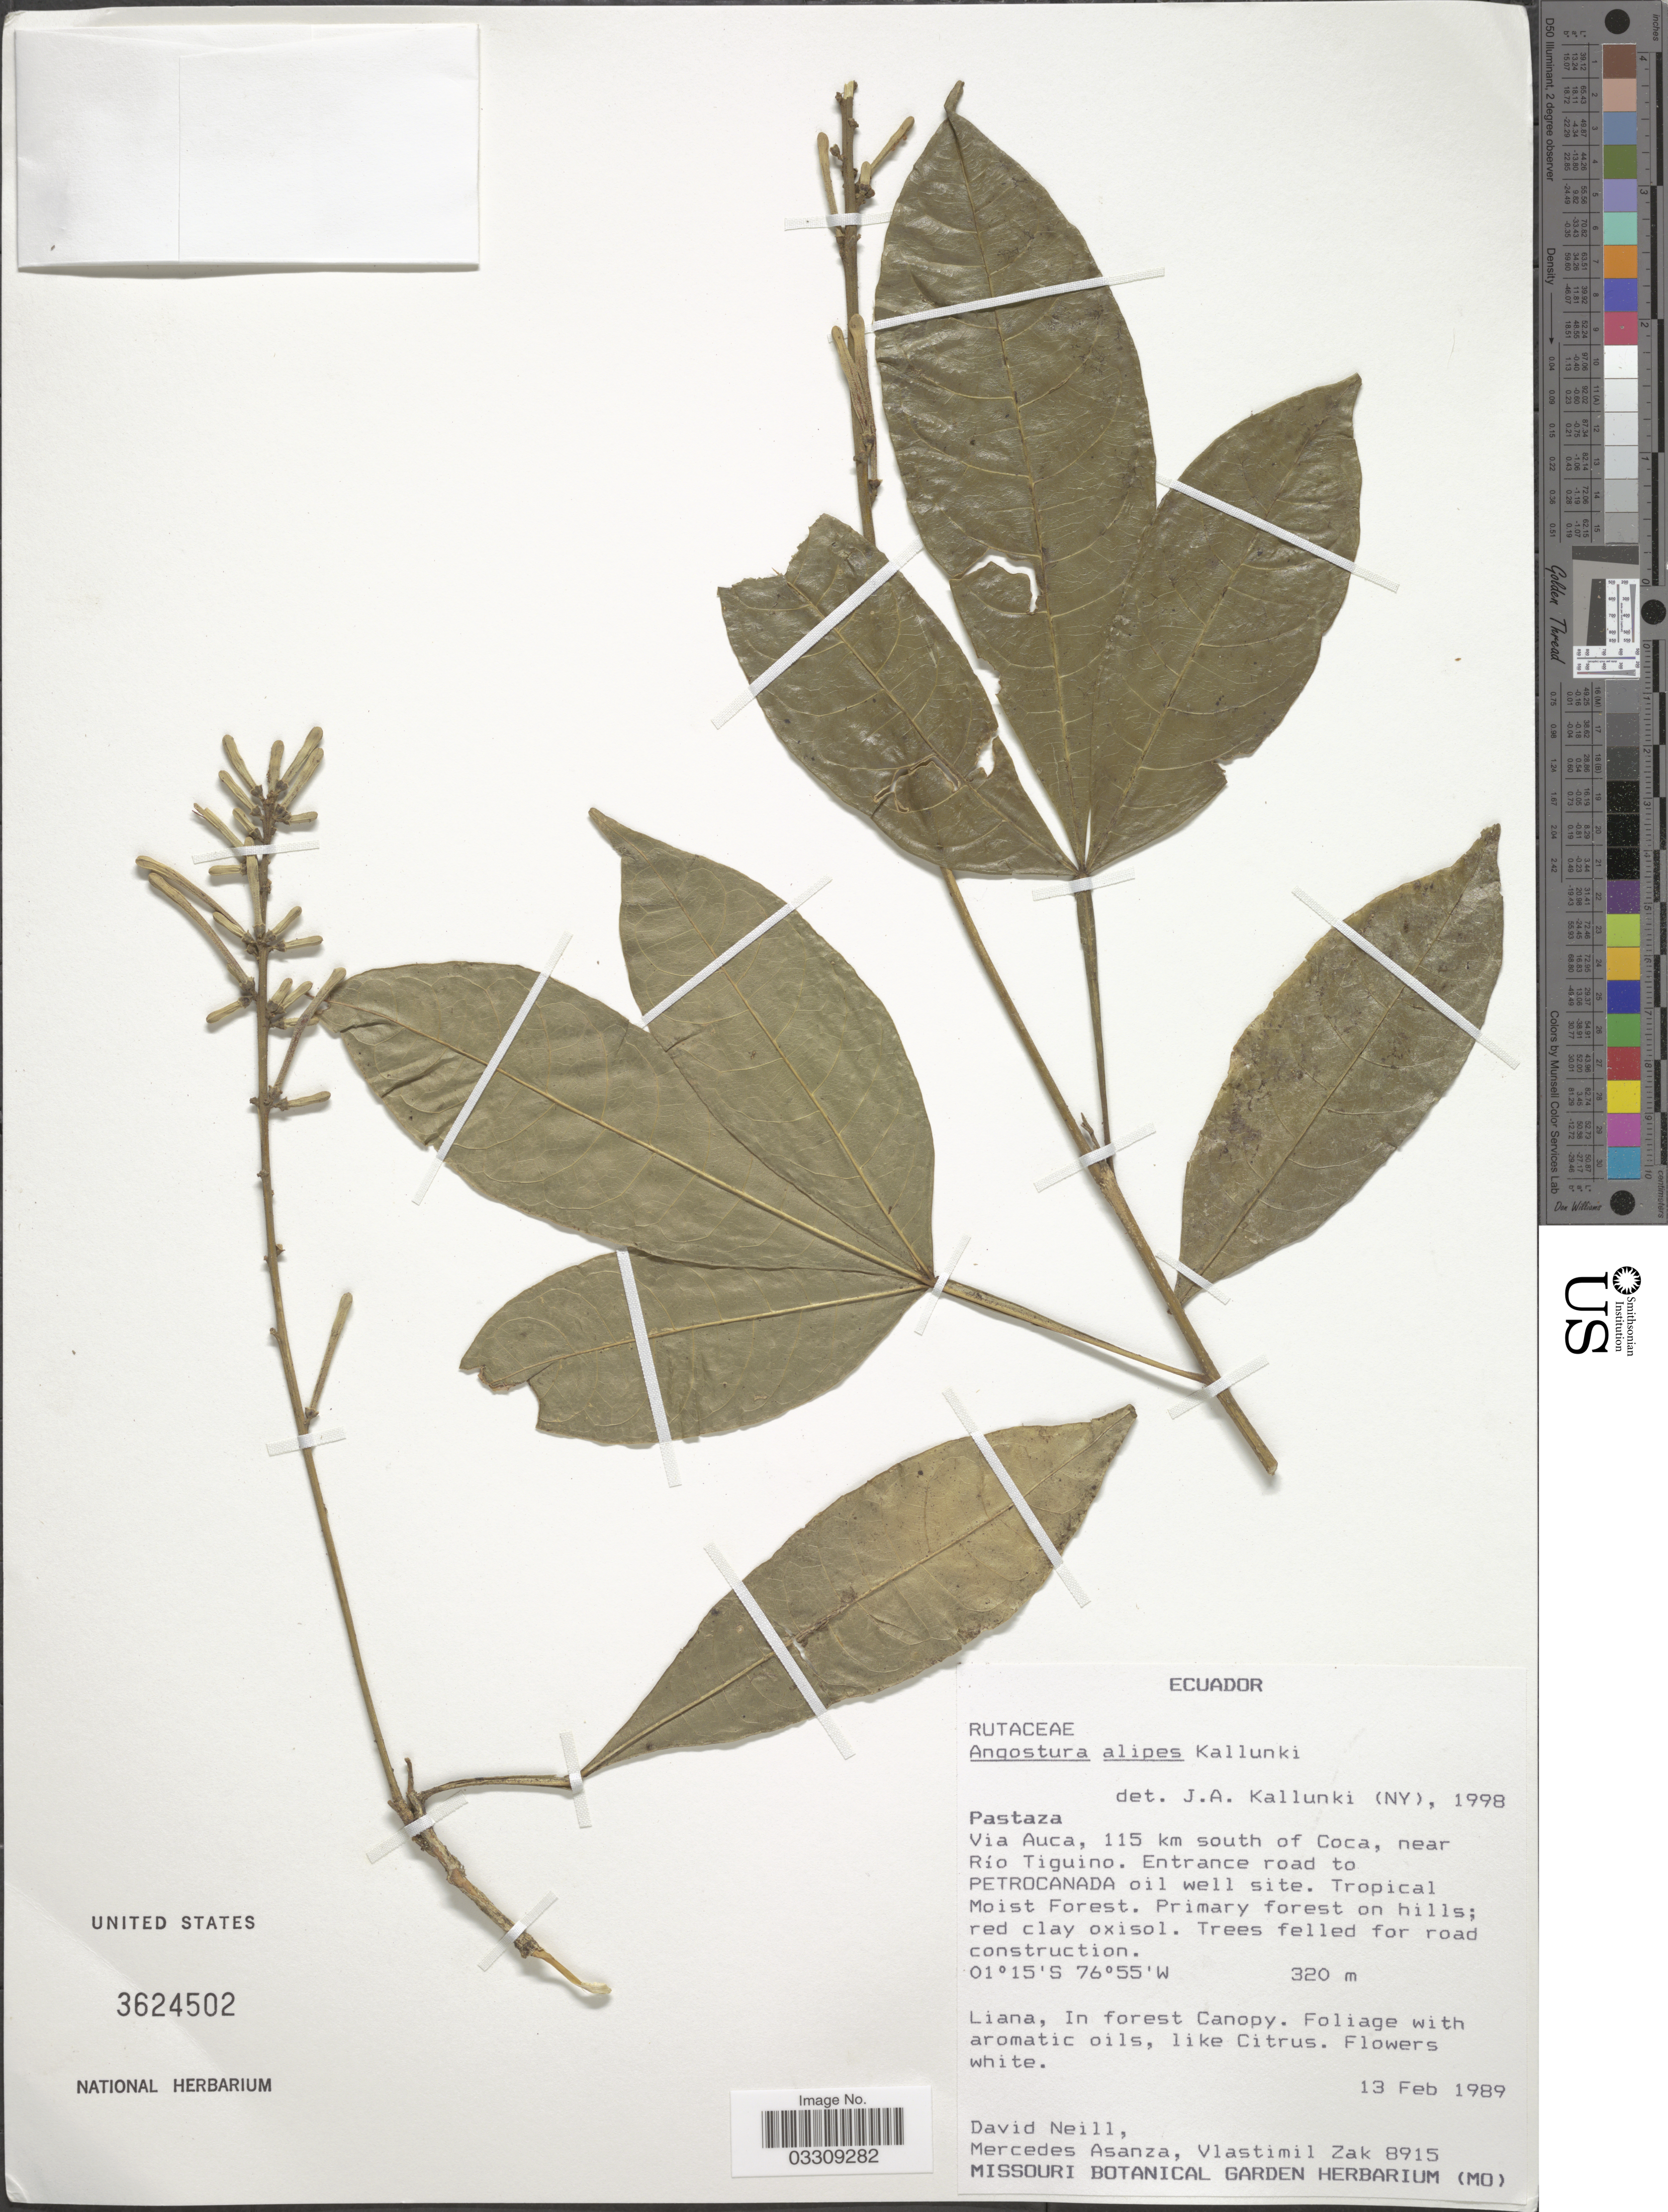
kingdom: Plantae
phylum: Tracheophyta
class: Magnoliopsida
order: Sapindales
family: Rutaceae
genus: Angostura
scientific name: Angostura alipes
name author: Kallunki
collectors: D. Neill, M. Asanza & V. Zak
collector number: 8915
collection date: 1989-02-13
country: Ecuador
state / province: Pastaza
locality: Via Auca, 115 km south of Coca, nehar Río Tiguino. Entrance road to Petrocanada oil well site.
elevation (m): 320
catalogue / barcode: US 3624502